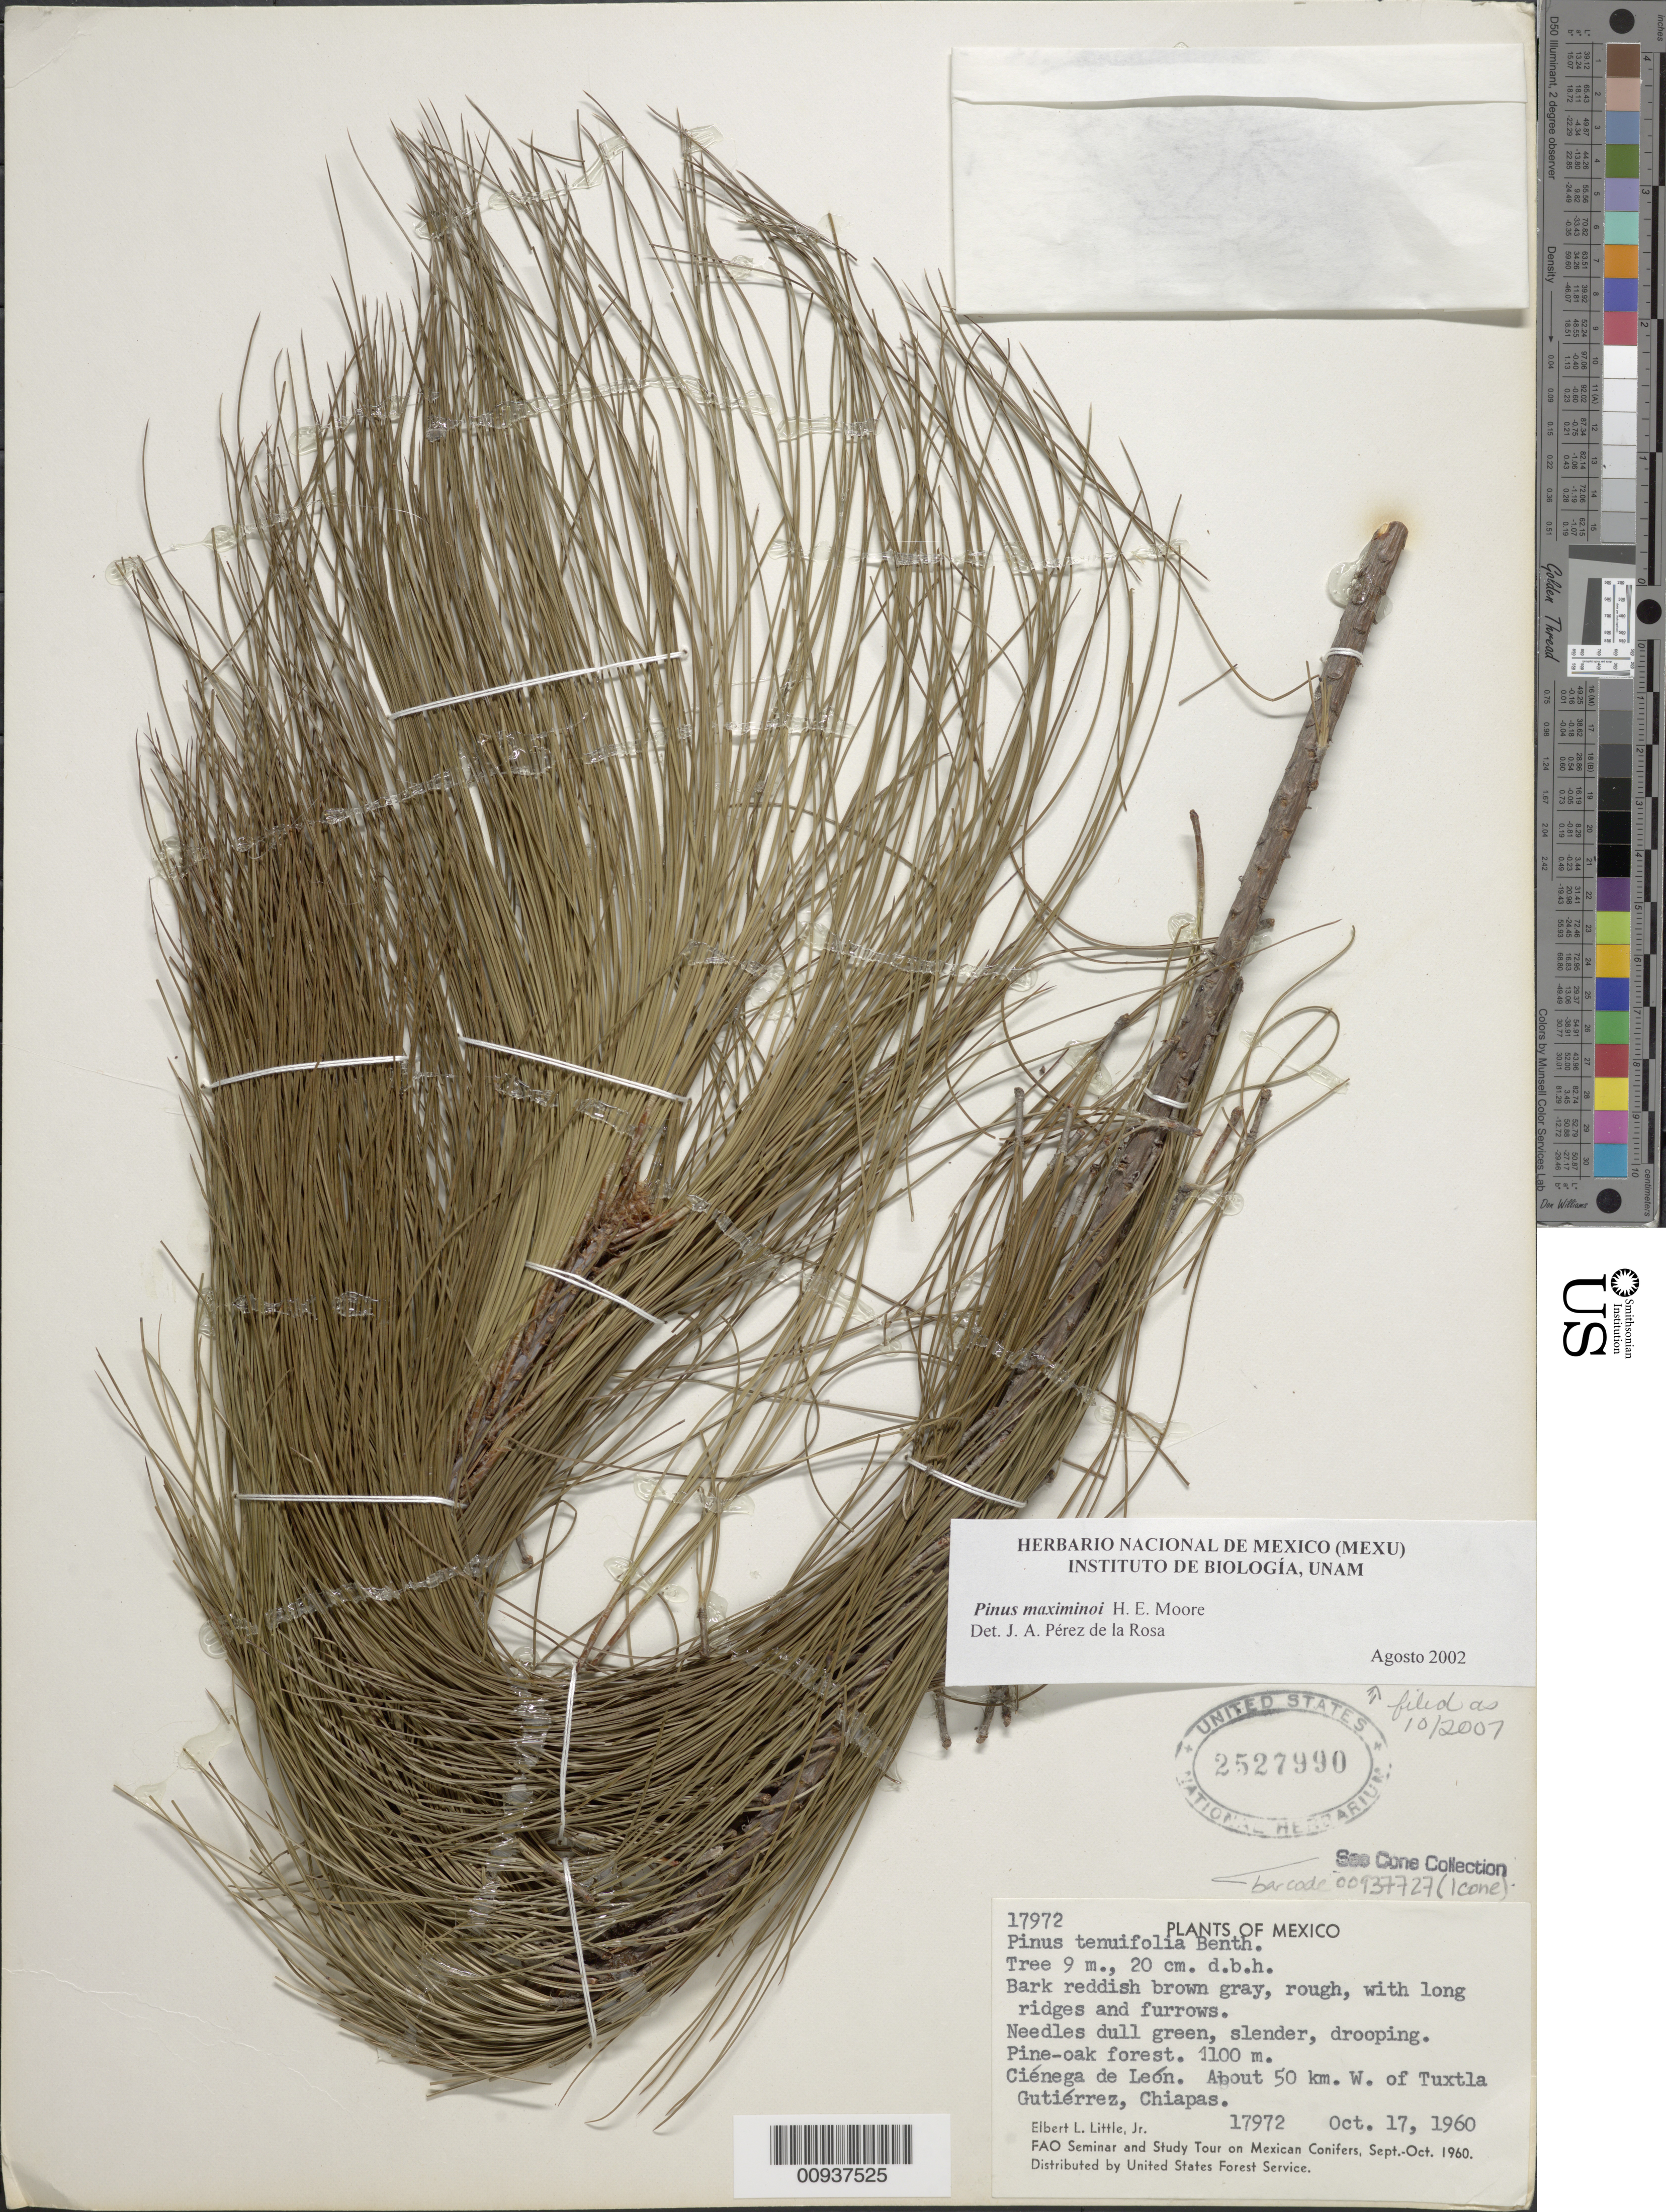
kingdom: Plantae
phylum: Tracheophyta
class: Pinopsida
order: Pinales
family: Pinaceae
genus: Pinus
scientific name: Pinus maximinoi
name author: H.E. Moore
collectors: E. L. Little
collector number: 17972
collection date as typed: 17 Oct 1960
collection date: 1960-10-17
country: Mexico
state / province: Chiapas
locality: Ciénega de León. About 50 km. W of Tuxtla Gutiérrez.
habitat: Pine-oak forest.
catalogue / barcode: US 2527990